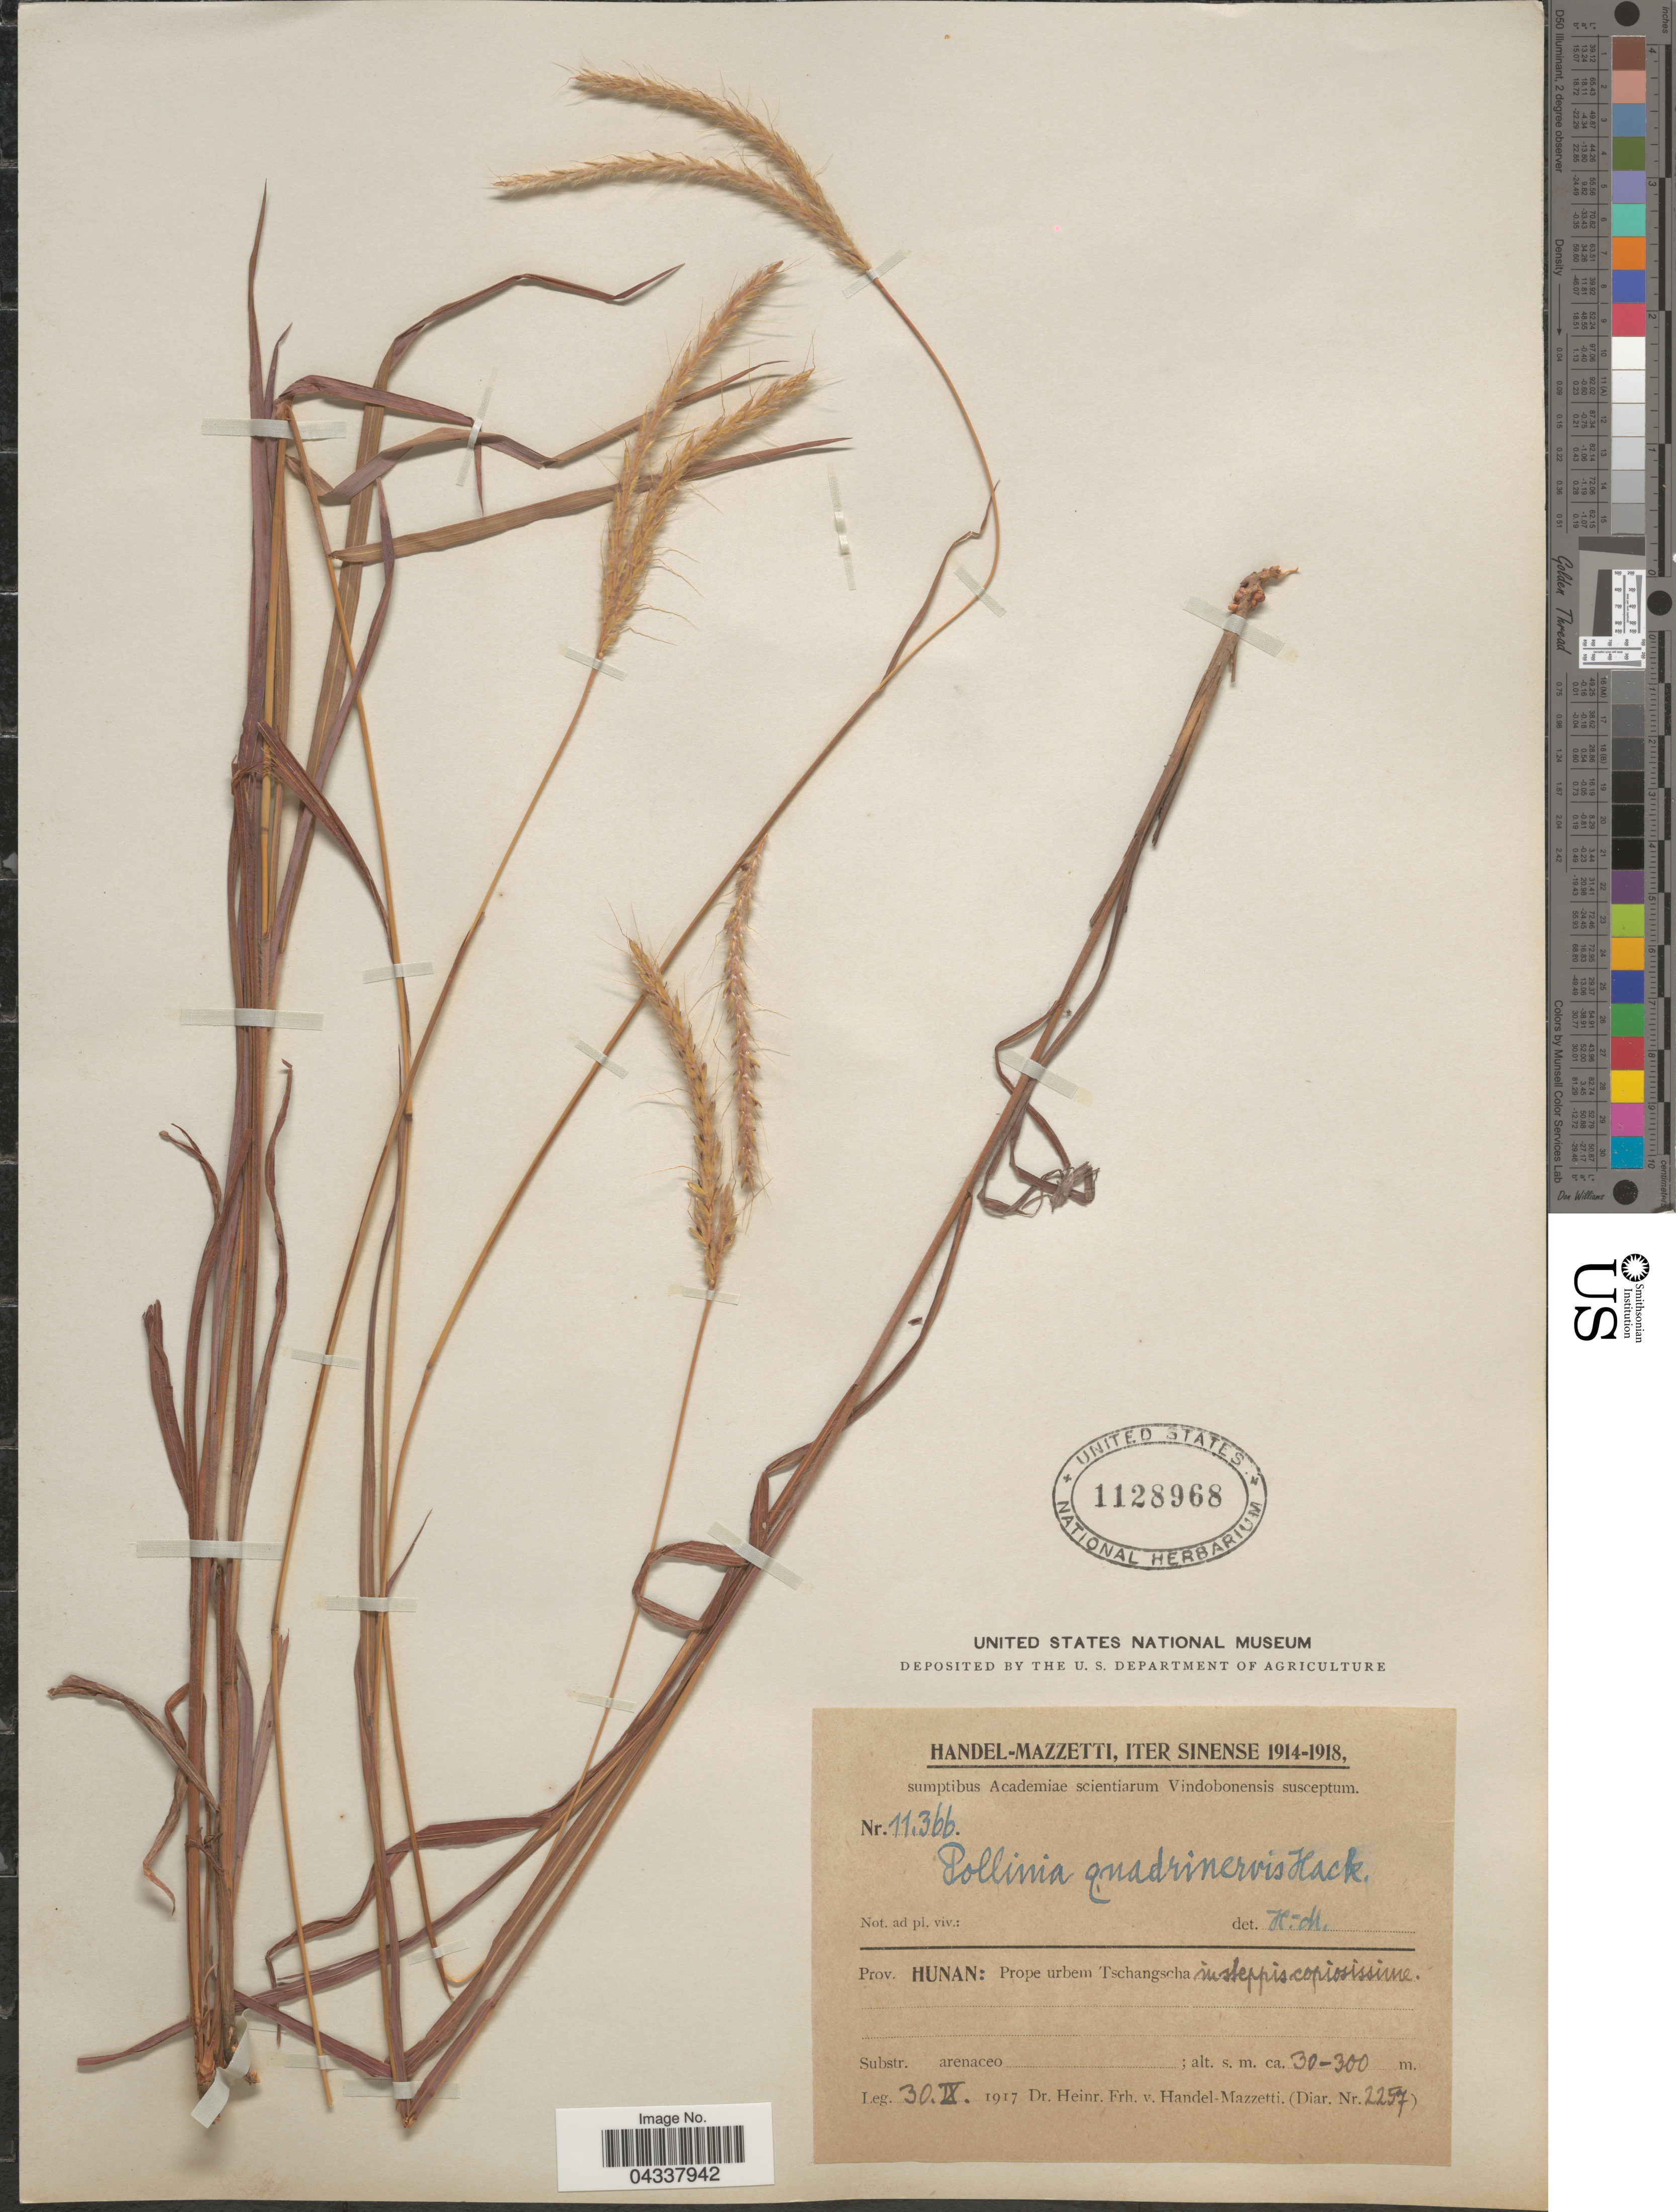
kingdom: Plantae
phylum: Tracheophyta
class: Liliopsida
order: Poales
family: Poaceae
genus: Pseudopogonatherum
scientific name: Pseudopogonatherum quadrinerve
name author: (Hack.) Ohwi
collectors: H. Handel-Mazzetti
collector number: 11366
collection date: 1917-09-30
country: China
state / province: Hunan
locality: Iter Sinense 1914-1918. Prope urbem Tschangscha in steppis copiosissime.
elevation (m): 30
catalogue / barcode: US 1128968